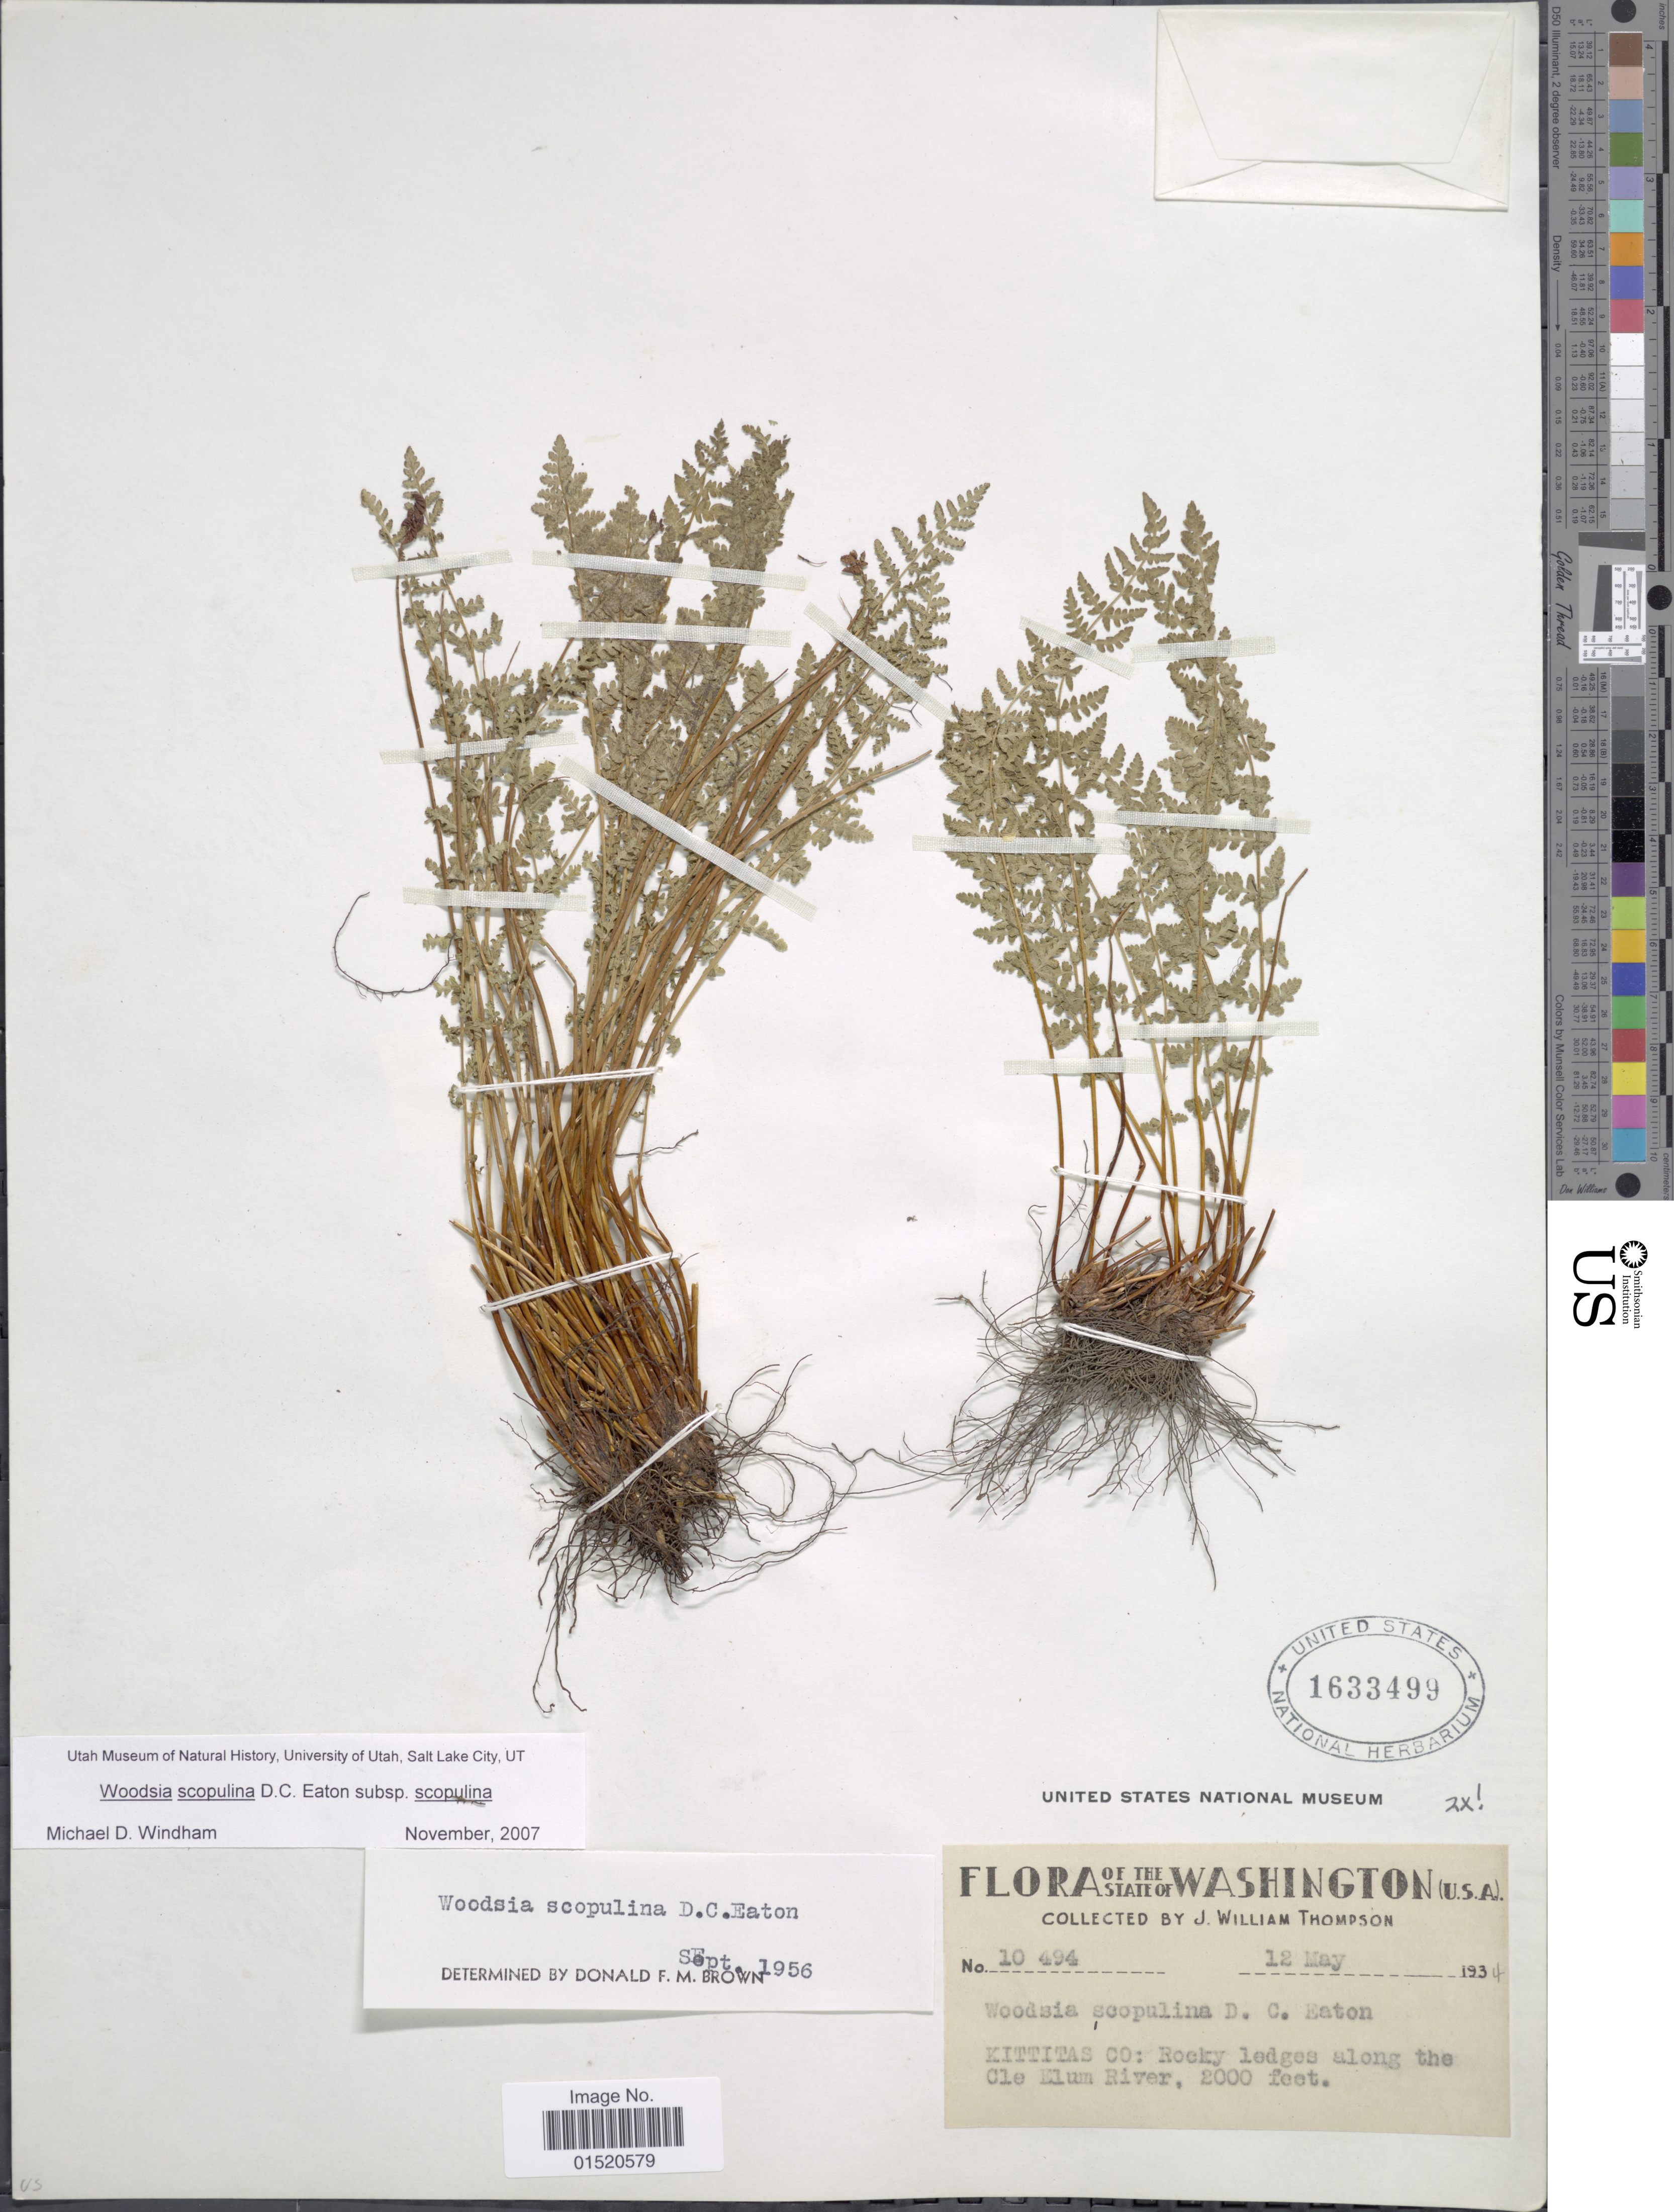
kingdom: Plantae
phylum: Tracheophyta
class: Polypodiopsida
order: Polypodiales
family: Woodsiaceae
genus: Woodsia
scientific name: Woodsia scopulina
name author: D.C. Eaton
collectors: J. W. Thompson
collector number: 10494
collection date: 1934-05-12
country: United States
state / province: Washington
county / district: Kittitas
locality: Kittitas Co: Rocky ldges along the Cle Elum River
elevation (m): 610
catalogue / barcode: US 1633499